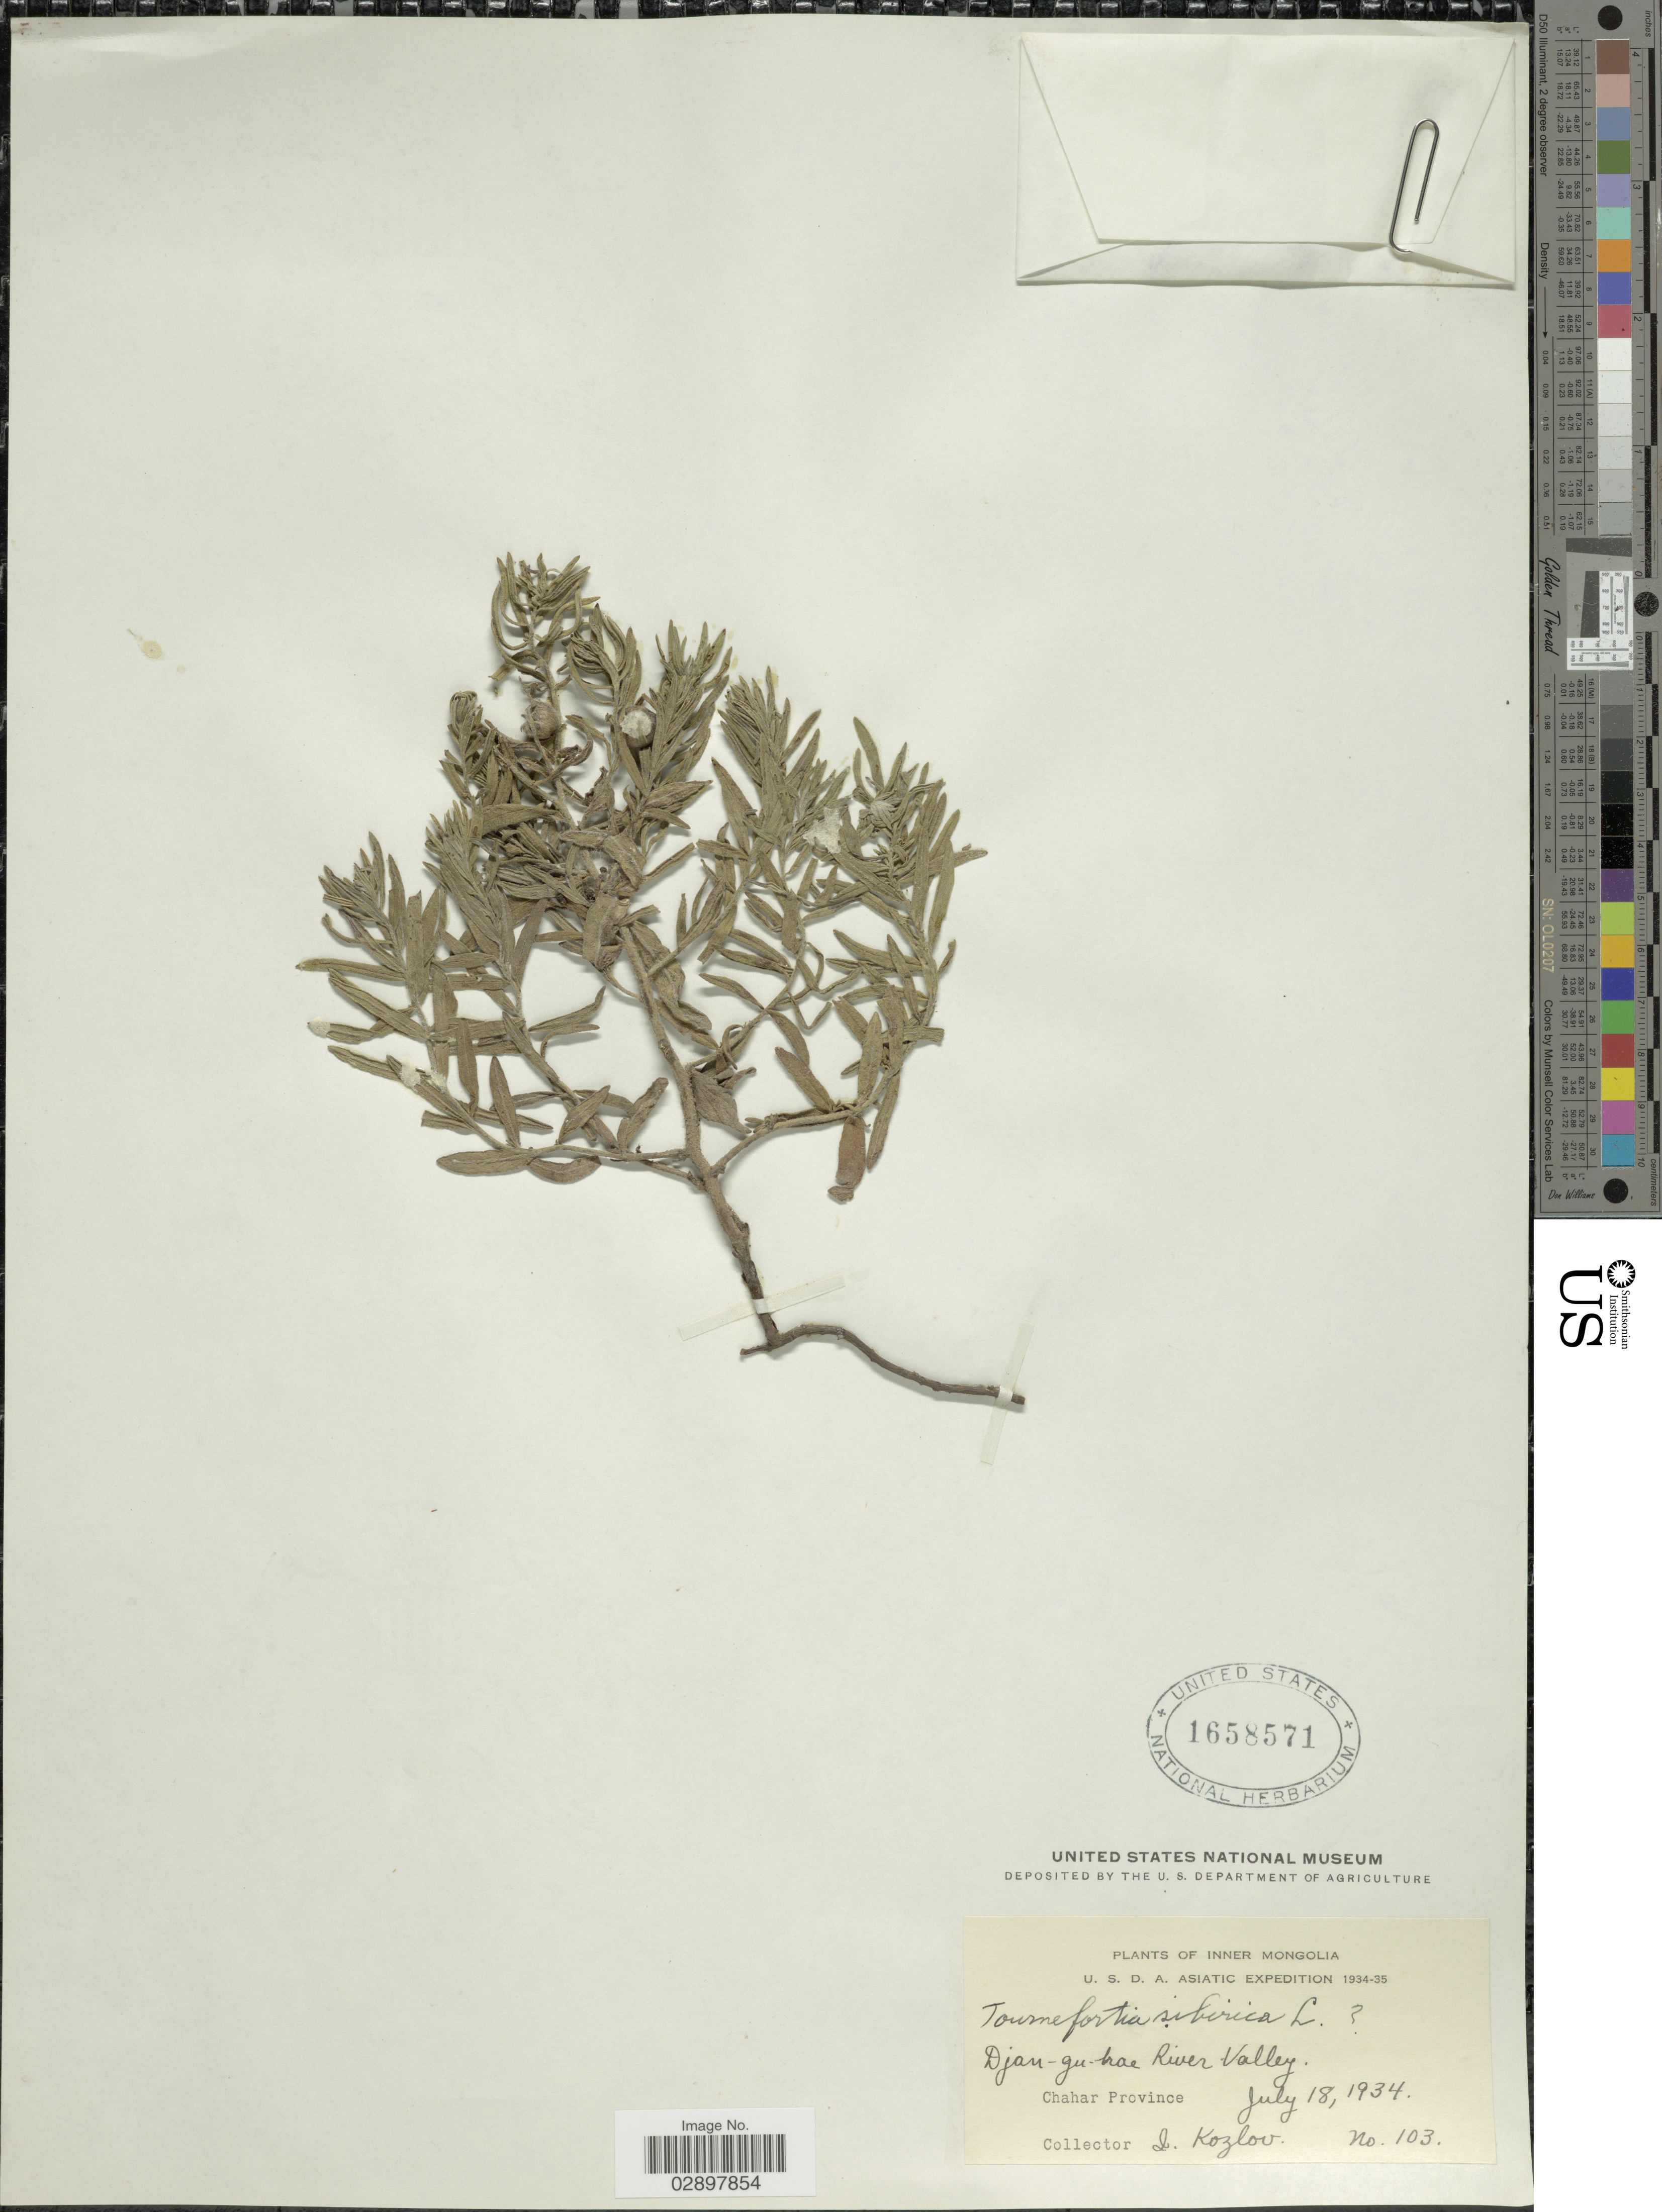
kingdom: Plantae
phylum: Tracheophyta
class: Magnoliopsida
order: Boraginales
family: Heliotropiaceae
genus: Tournefortia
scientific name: Tournefortia sibirica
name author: L.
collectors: I. Kozlov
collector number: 103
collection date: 1934-07-18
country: China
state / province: Nei Monggol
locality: Inner Mongolia. Djan-gu-hae River Valley. Chahar Province.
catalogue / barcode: US 1658571